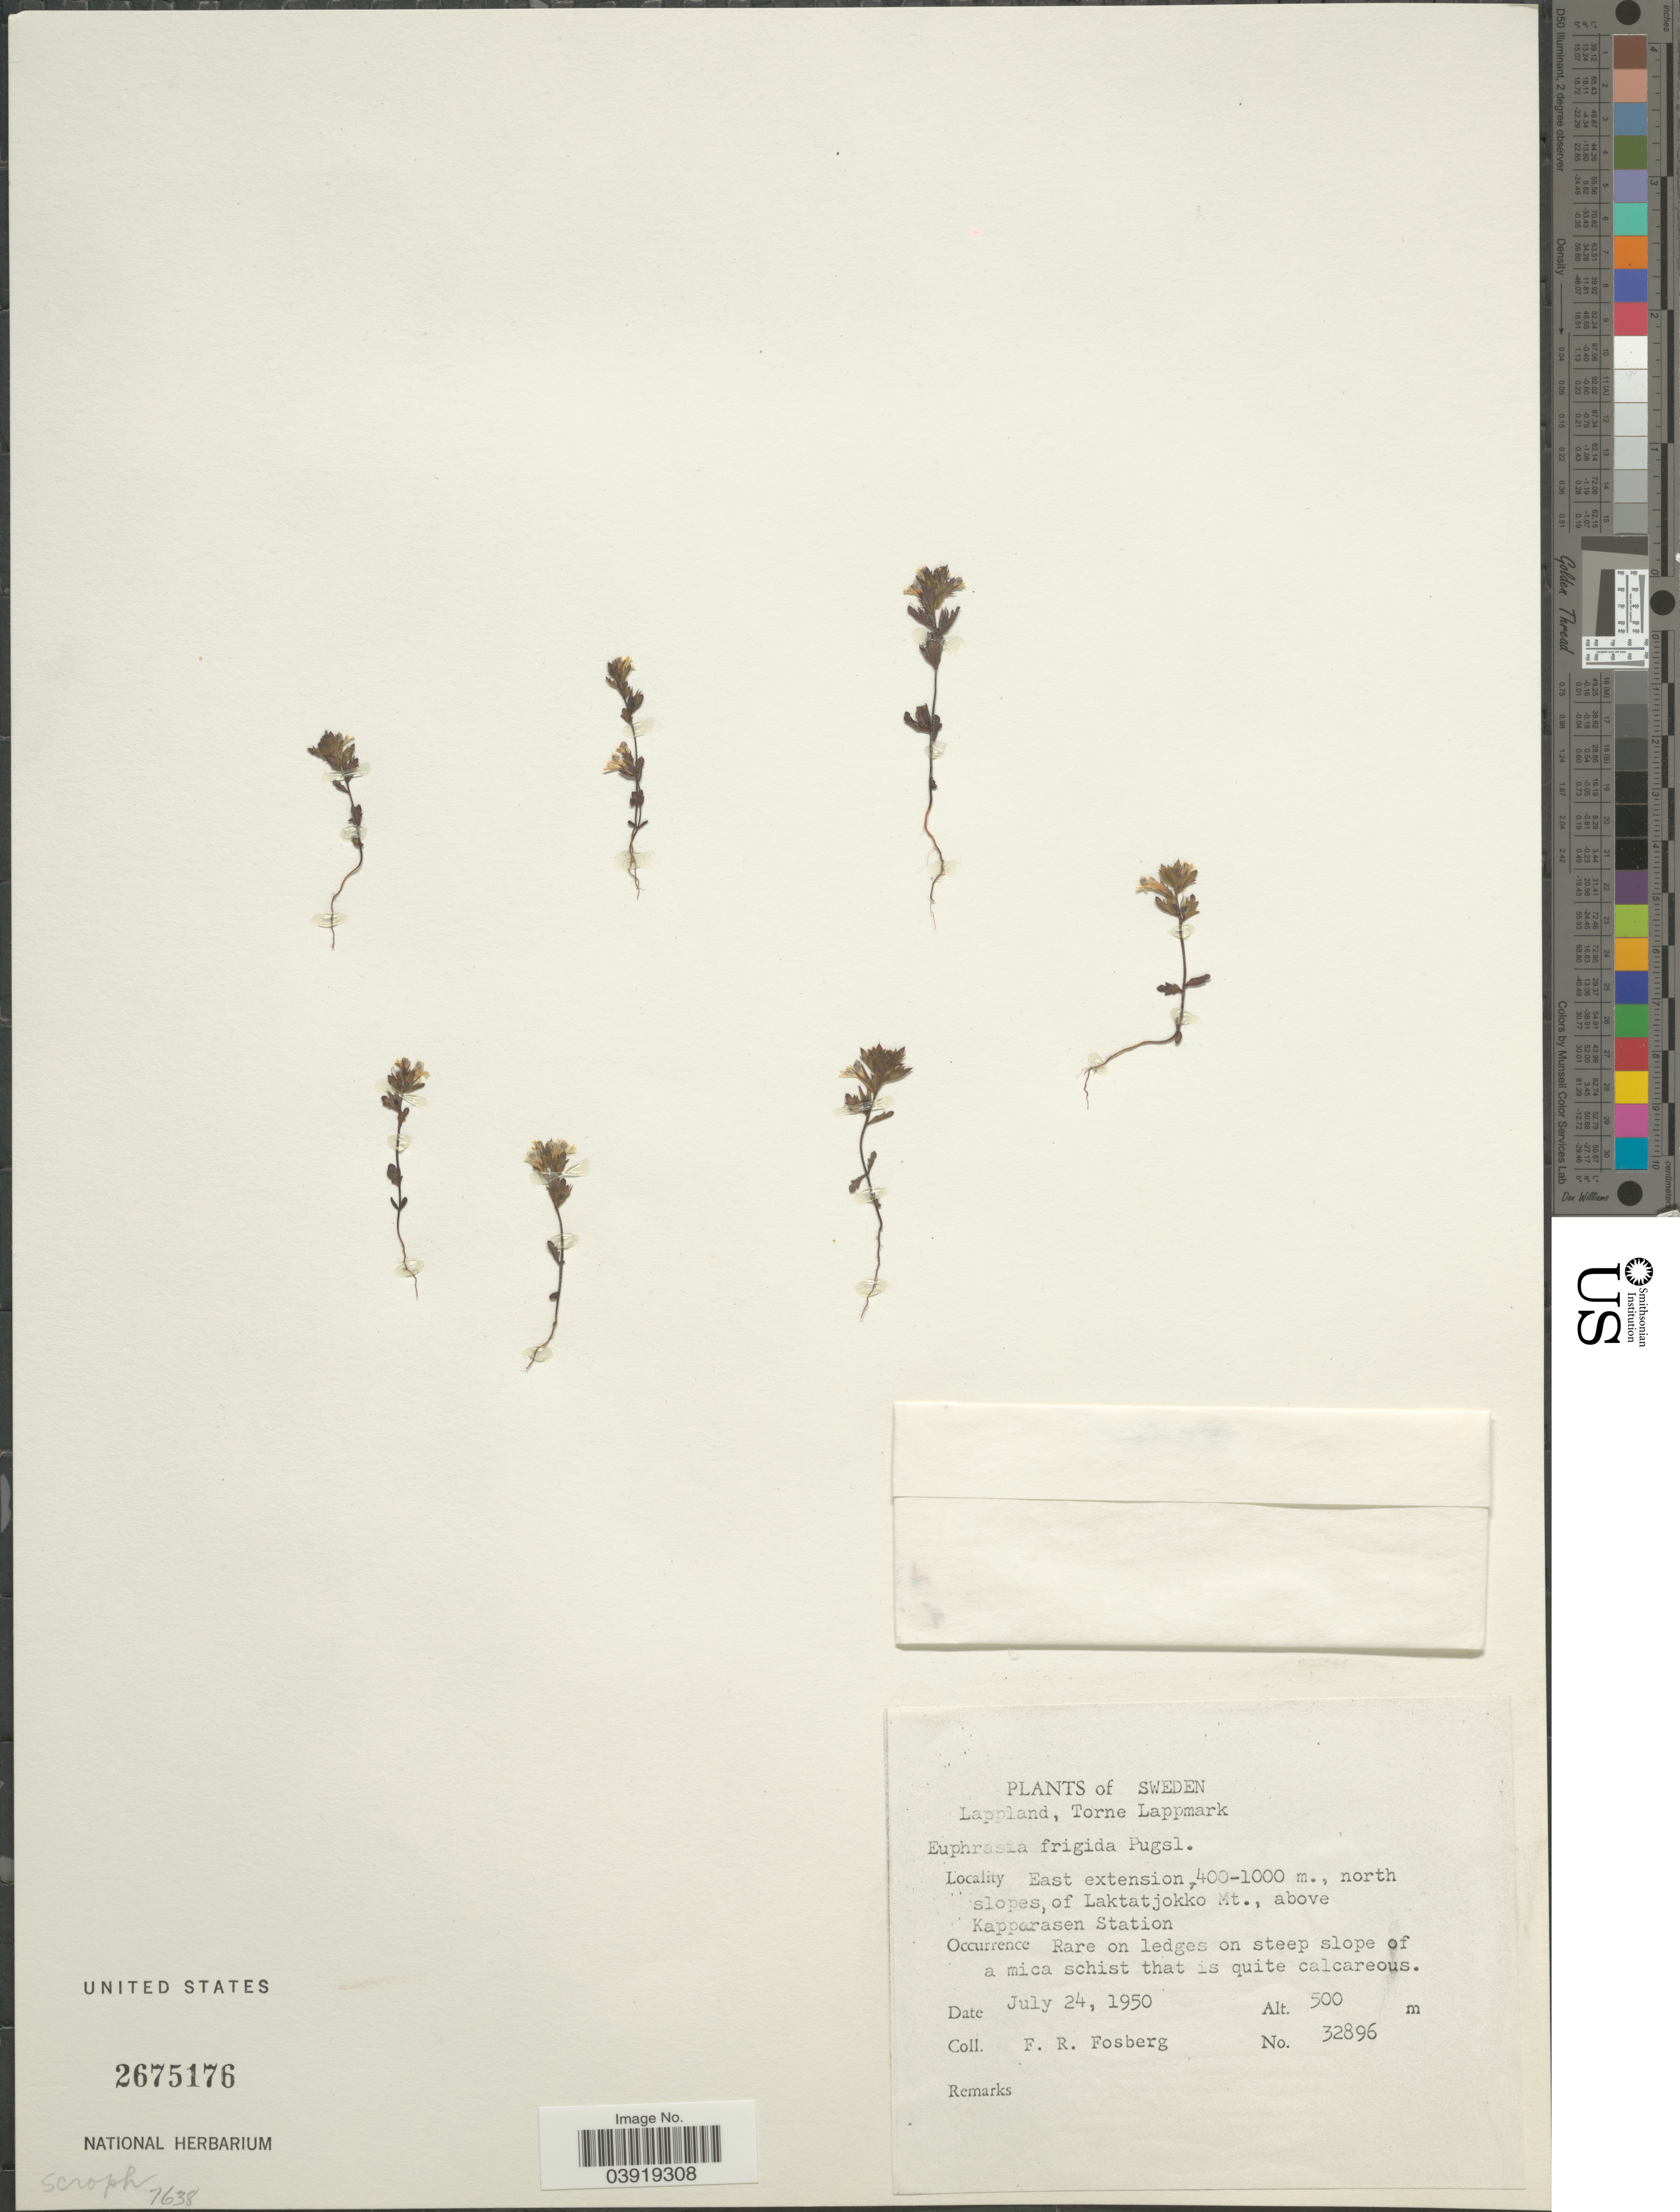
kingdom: Plantae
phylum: Tracheophyta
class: Magnoliopsida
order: Lamiales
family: Orobanchaceae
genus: Euphrasia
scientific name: Euphrasia frigida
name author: Pugsley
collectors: F. R. Fosberg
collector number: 32896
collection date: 1950-07-24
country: Sweden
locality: Lappland, Torne Lappmark. East extension, 400-1000 m., north slopes of Laktatjokko Mt., above Kapparasen Station.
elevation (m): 500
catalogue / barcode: US 2675176